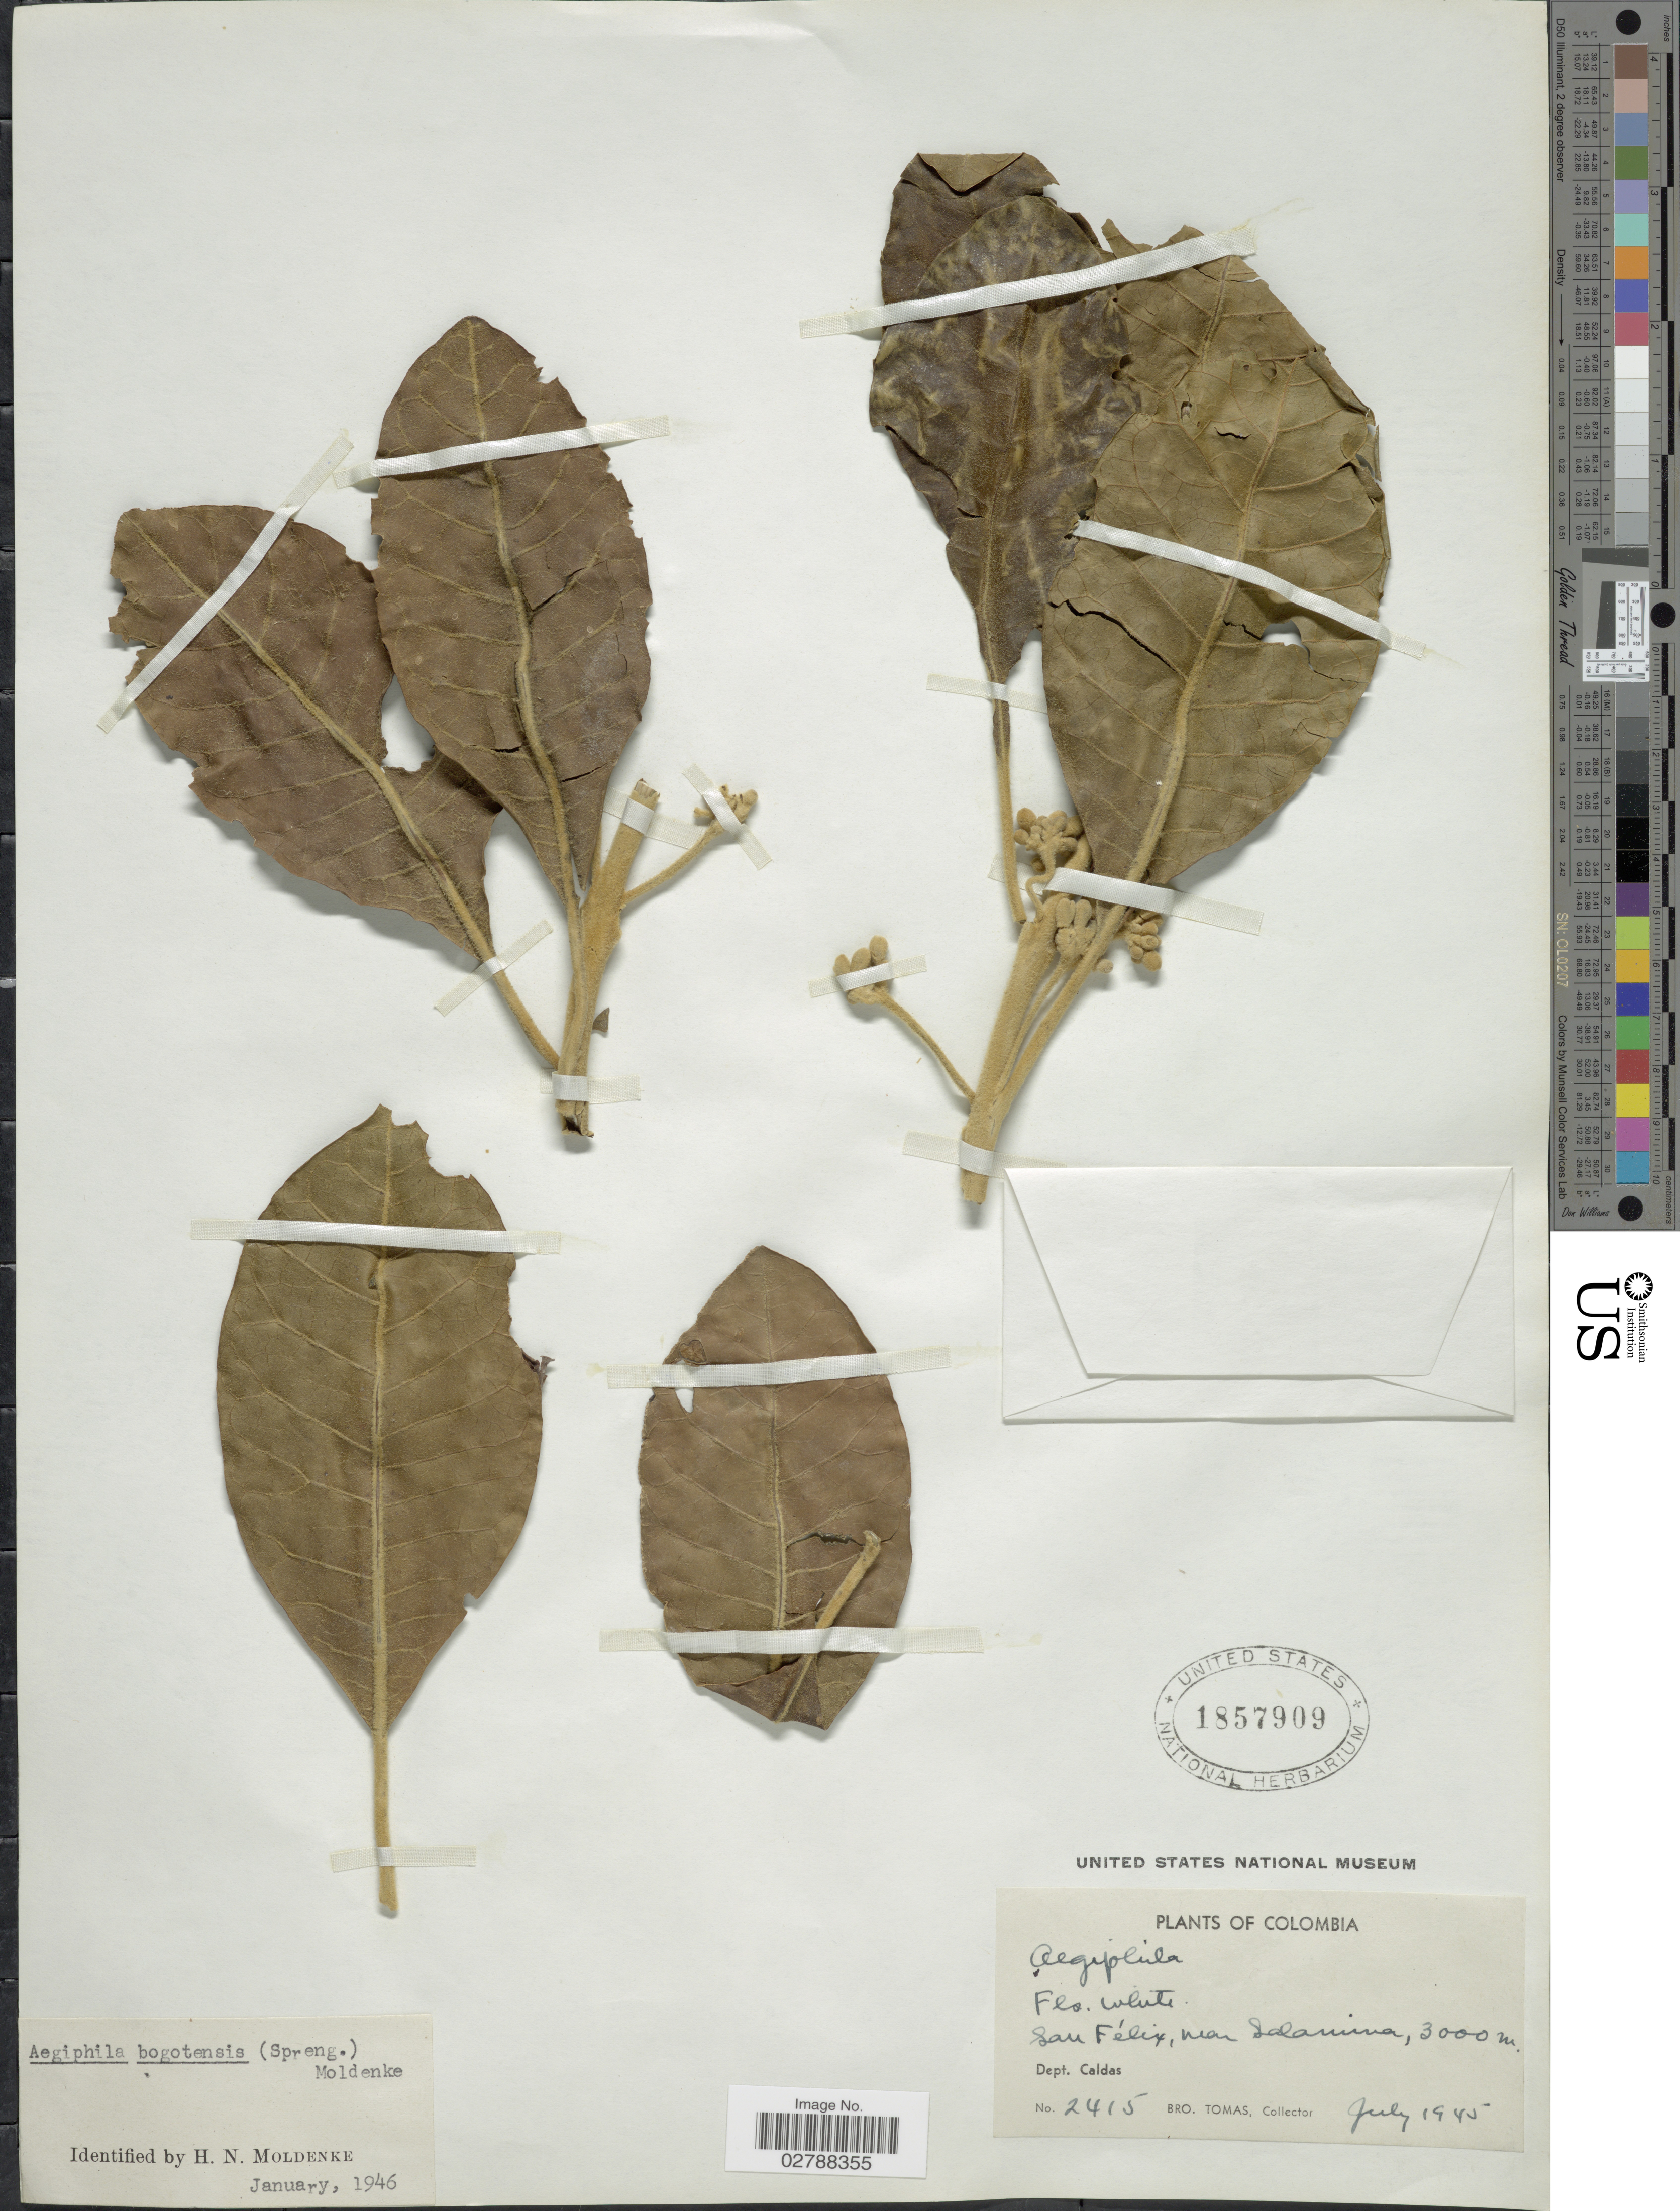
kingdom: Plantae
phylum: Tracheophyta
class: Magnoliopsida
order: Lamiales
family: Lamiaceae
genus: Aegiphila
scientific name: Aegiphila bogotensis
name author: (Spreng.) Moldenke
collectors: B. Tomas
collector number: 2415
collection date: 1945-07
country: Colombia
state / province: Caldas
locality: San Félix, near Salamina, Dept. Caldas.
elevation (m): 3000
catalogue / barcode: US 1857909